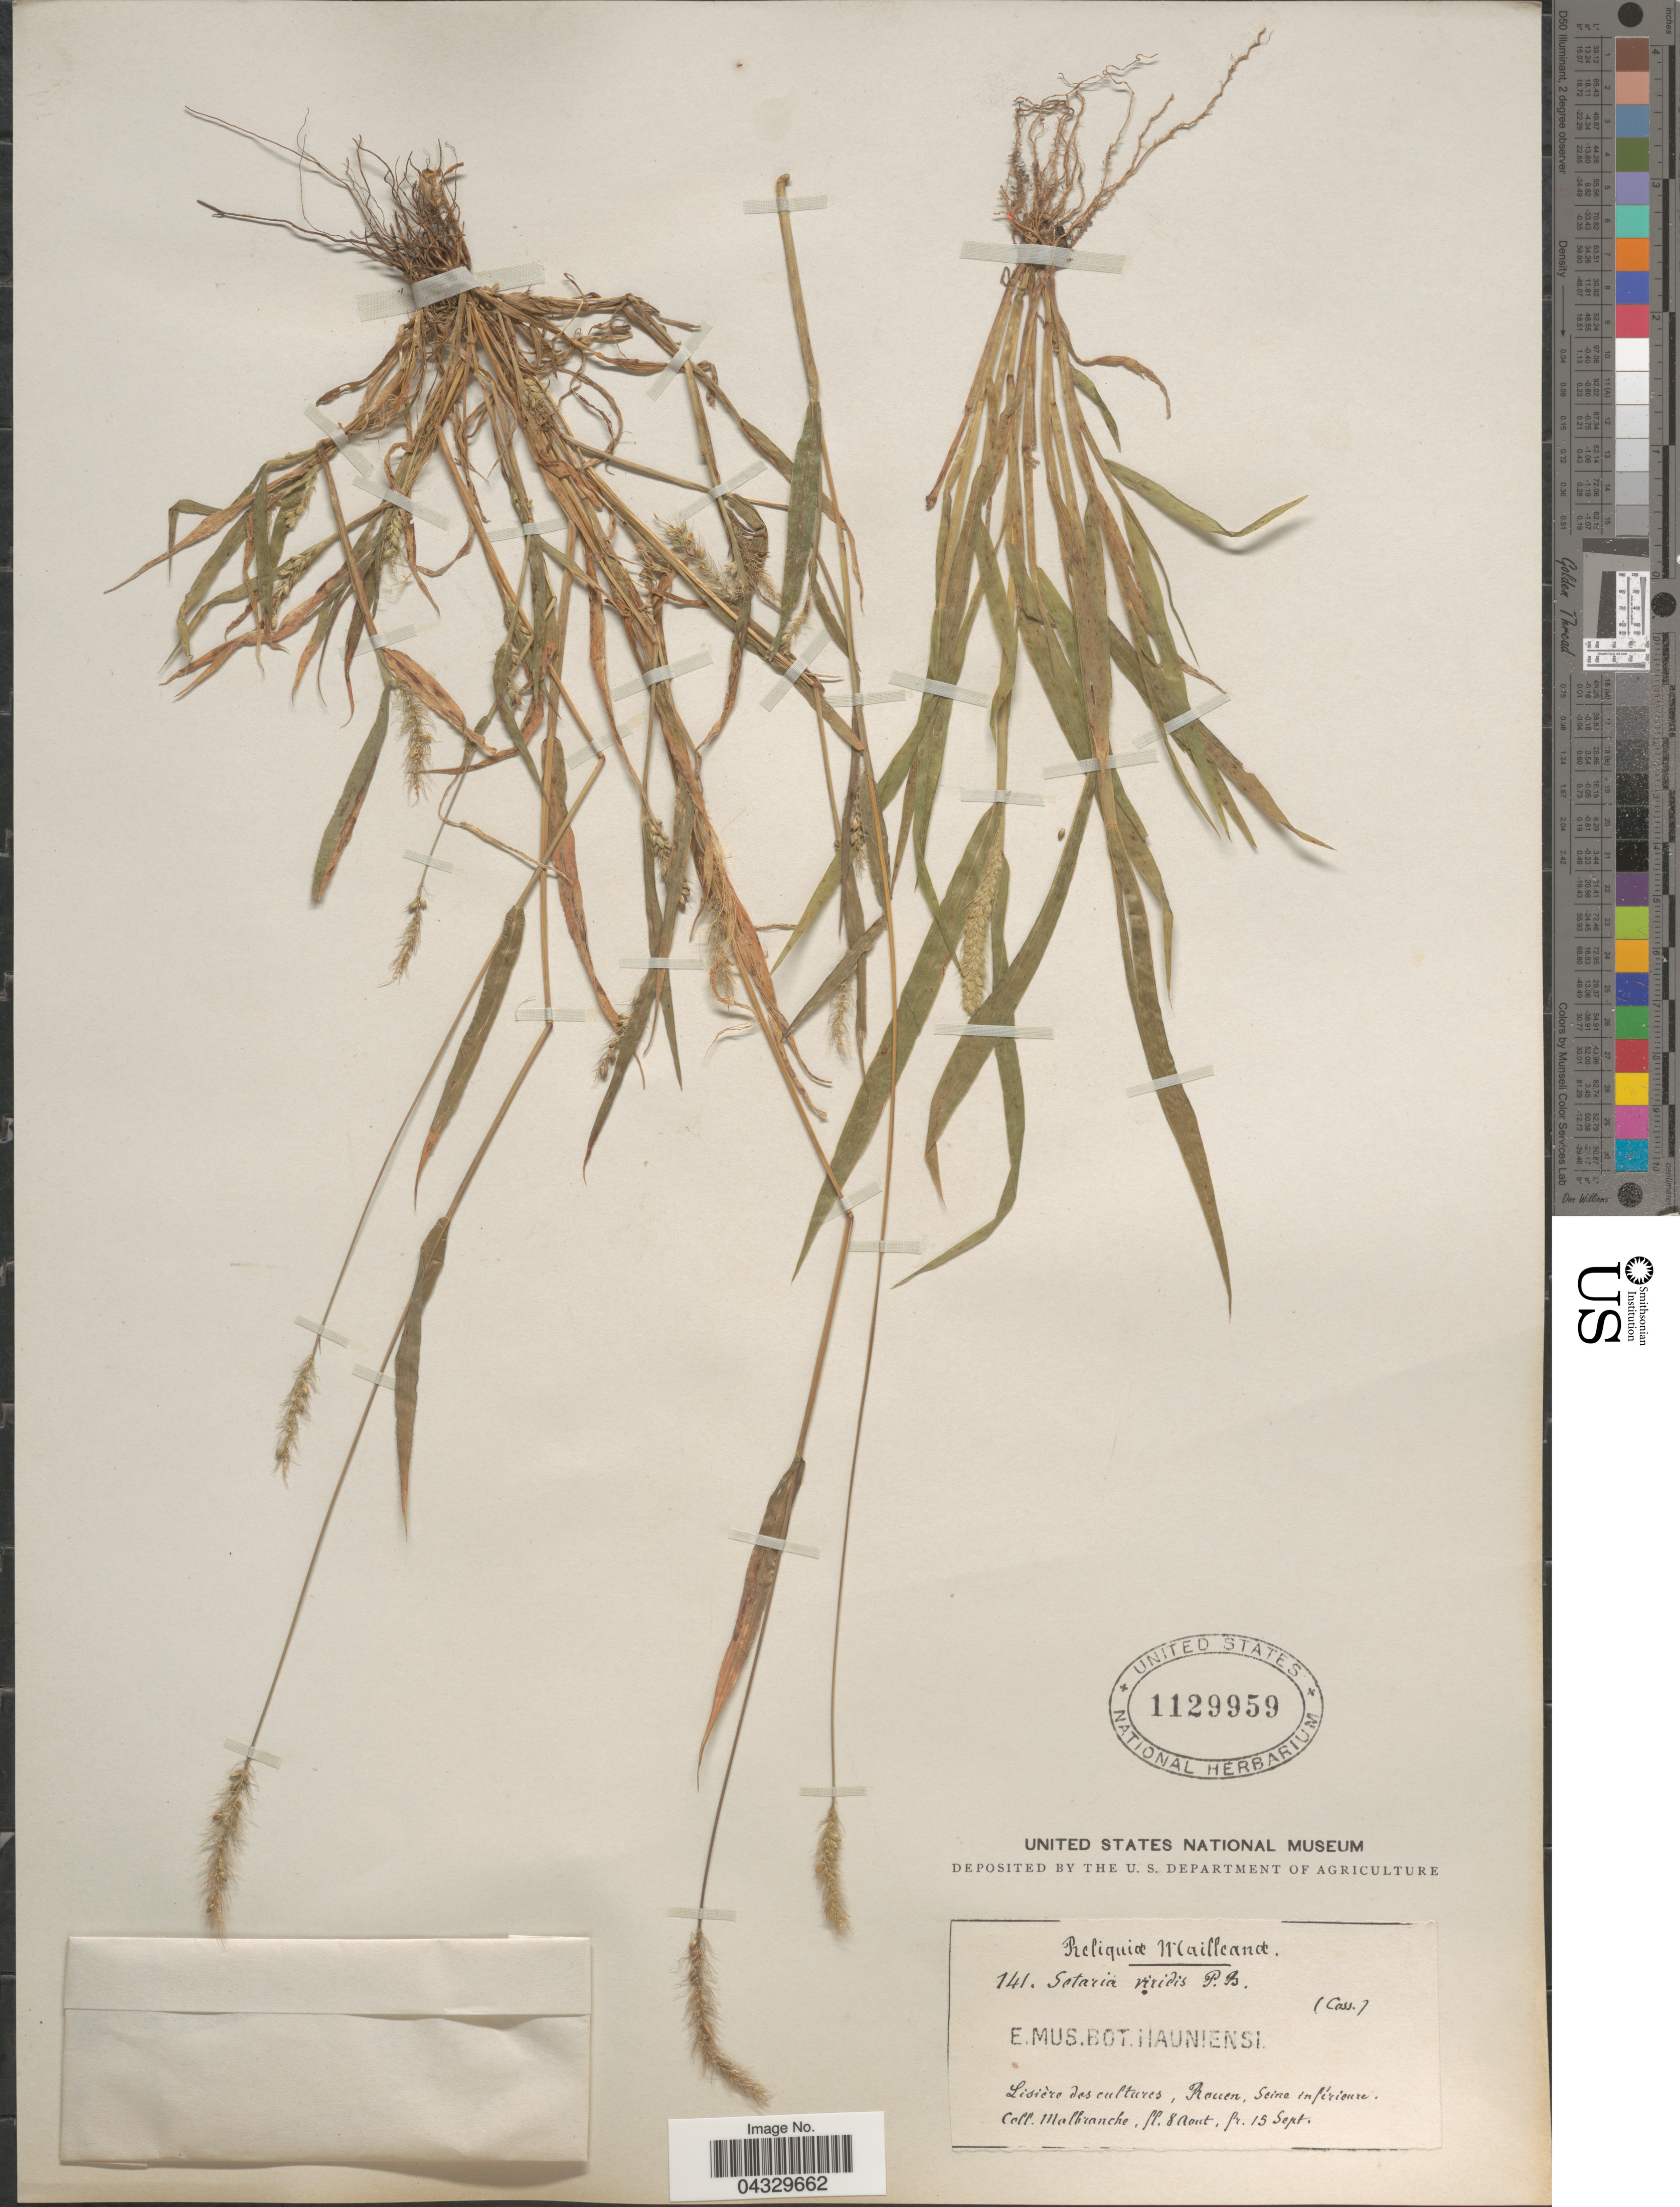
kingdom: Plantae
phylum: Tracheophyta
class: Liliopsida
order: Poales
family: Poaceae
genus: Setaria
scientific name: Setaria viridis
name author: (L.) P. Beauv.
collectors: Malbranche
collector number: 141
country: France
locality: Lisière des cultures , Rouen, Loire inférieure.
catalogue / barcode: US 1129959